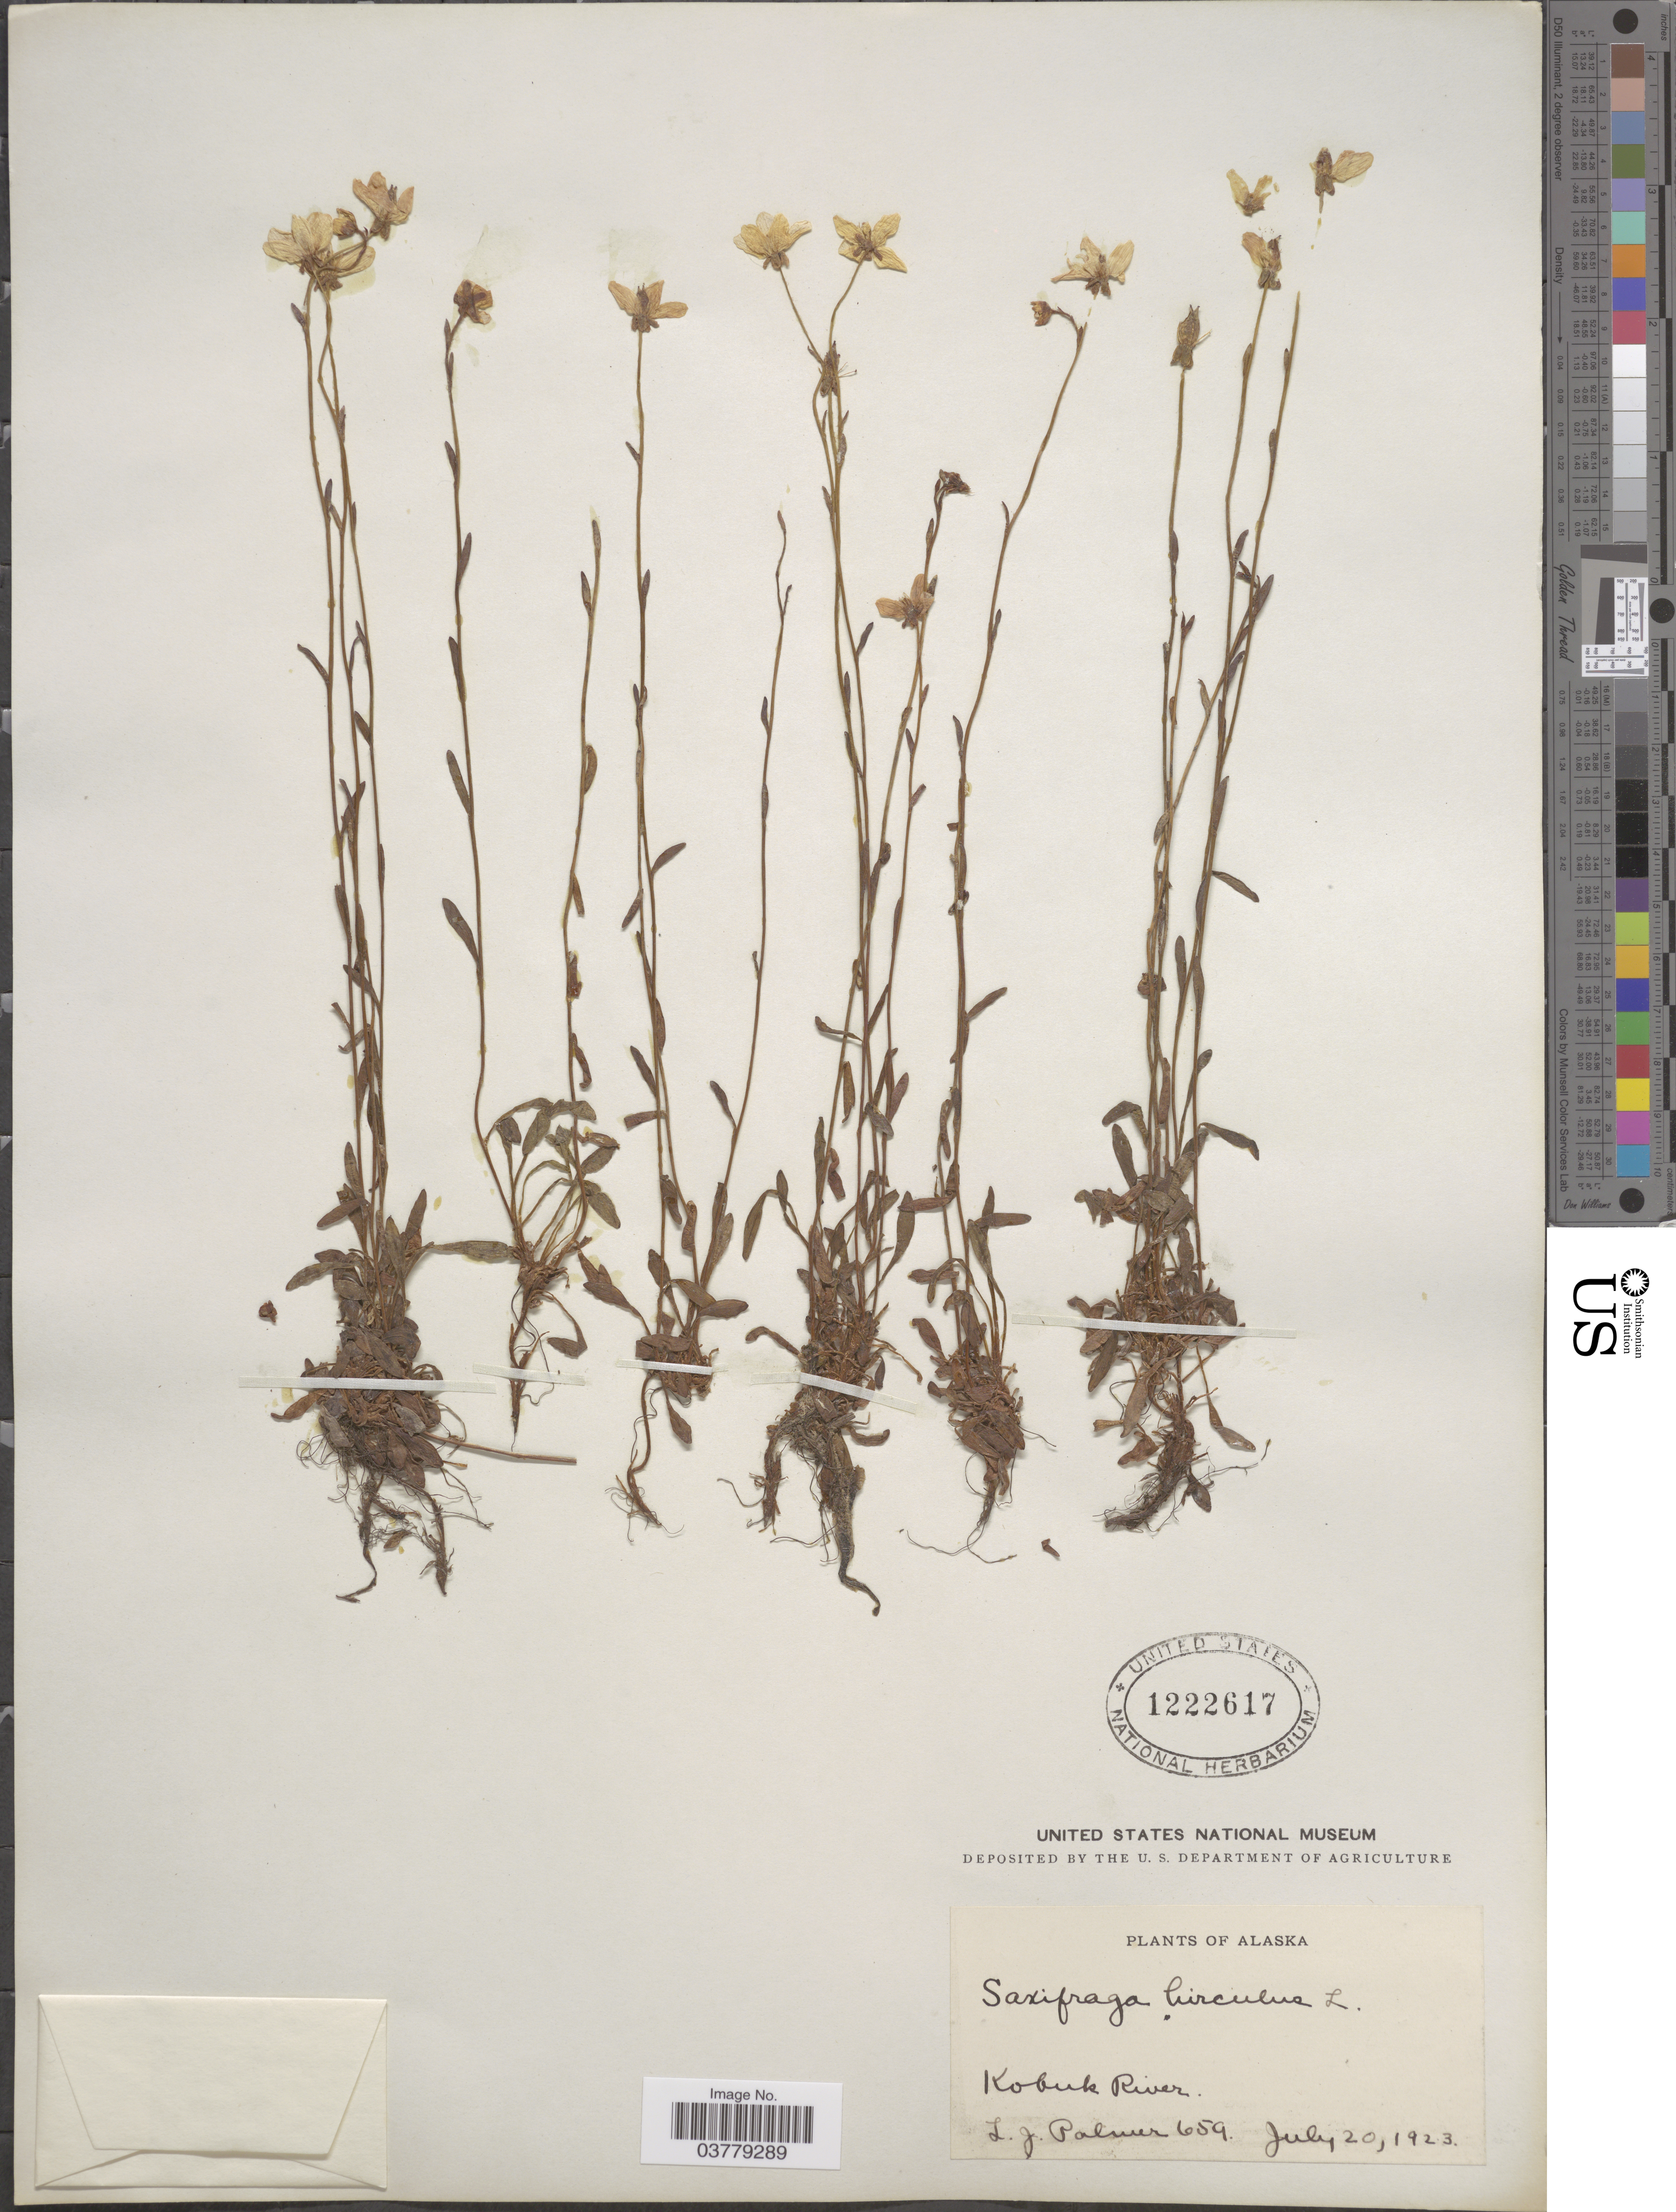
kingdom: Plantae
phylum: Tracheophyta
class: Magnoliopsida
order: Saxifragales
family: Saxifragaceae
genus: Saxifraga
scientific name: Saxifraga hirculus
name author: L.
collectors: L. J. Palmer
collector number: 659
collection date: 1923-07-20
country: United States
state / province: Alaska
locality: Kobuk River.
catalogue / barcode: US 1222617